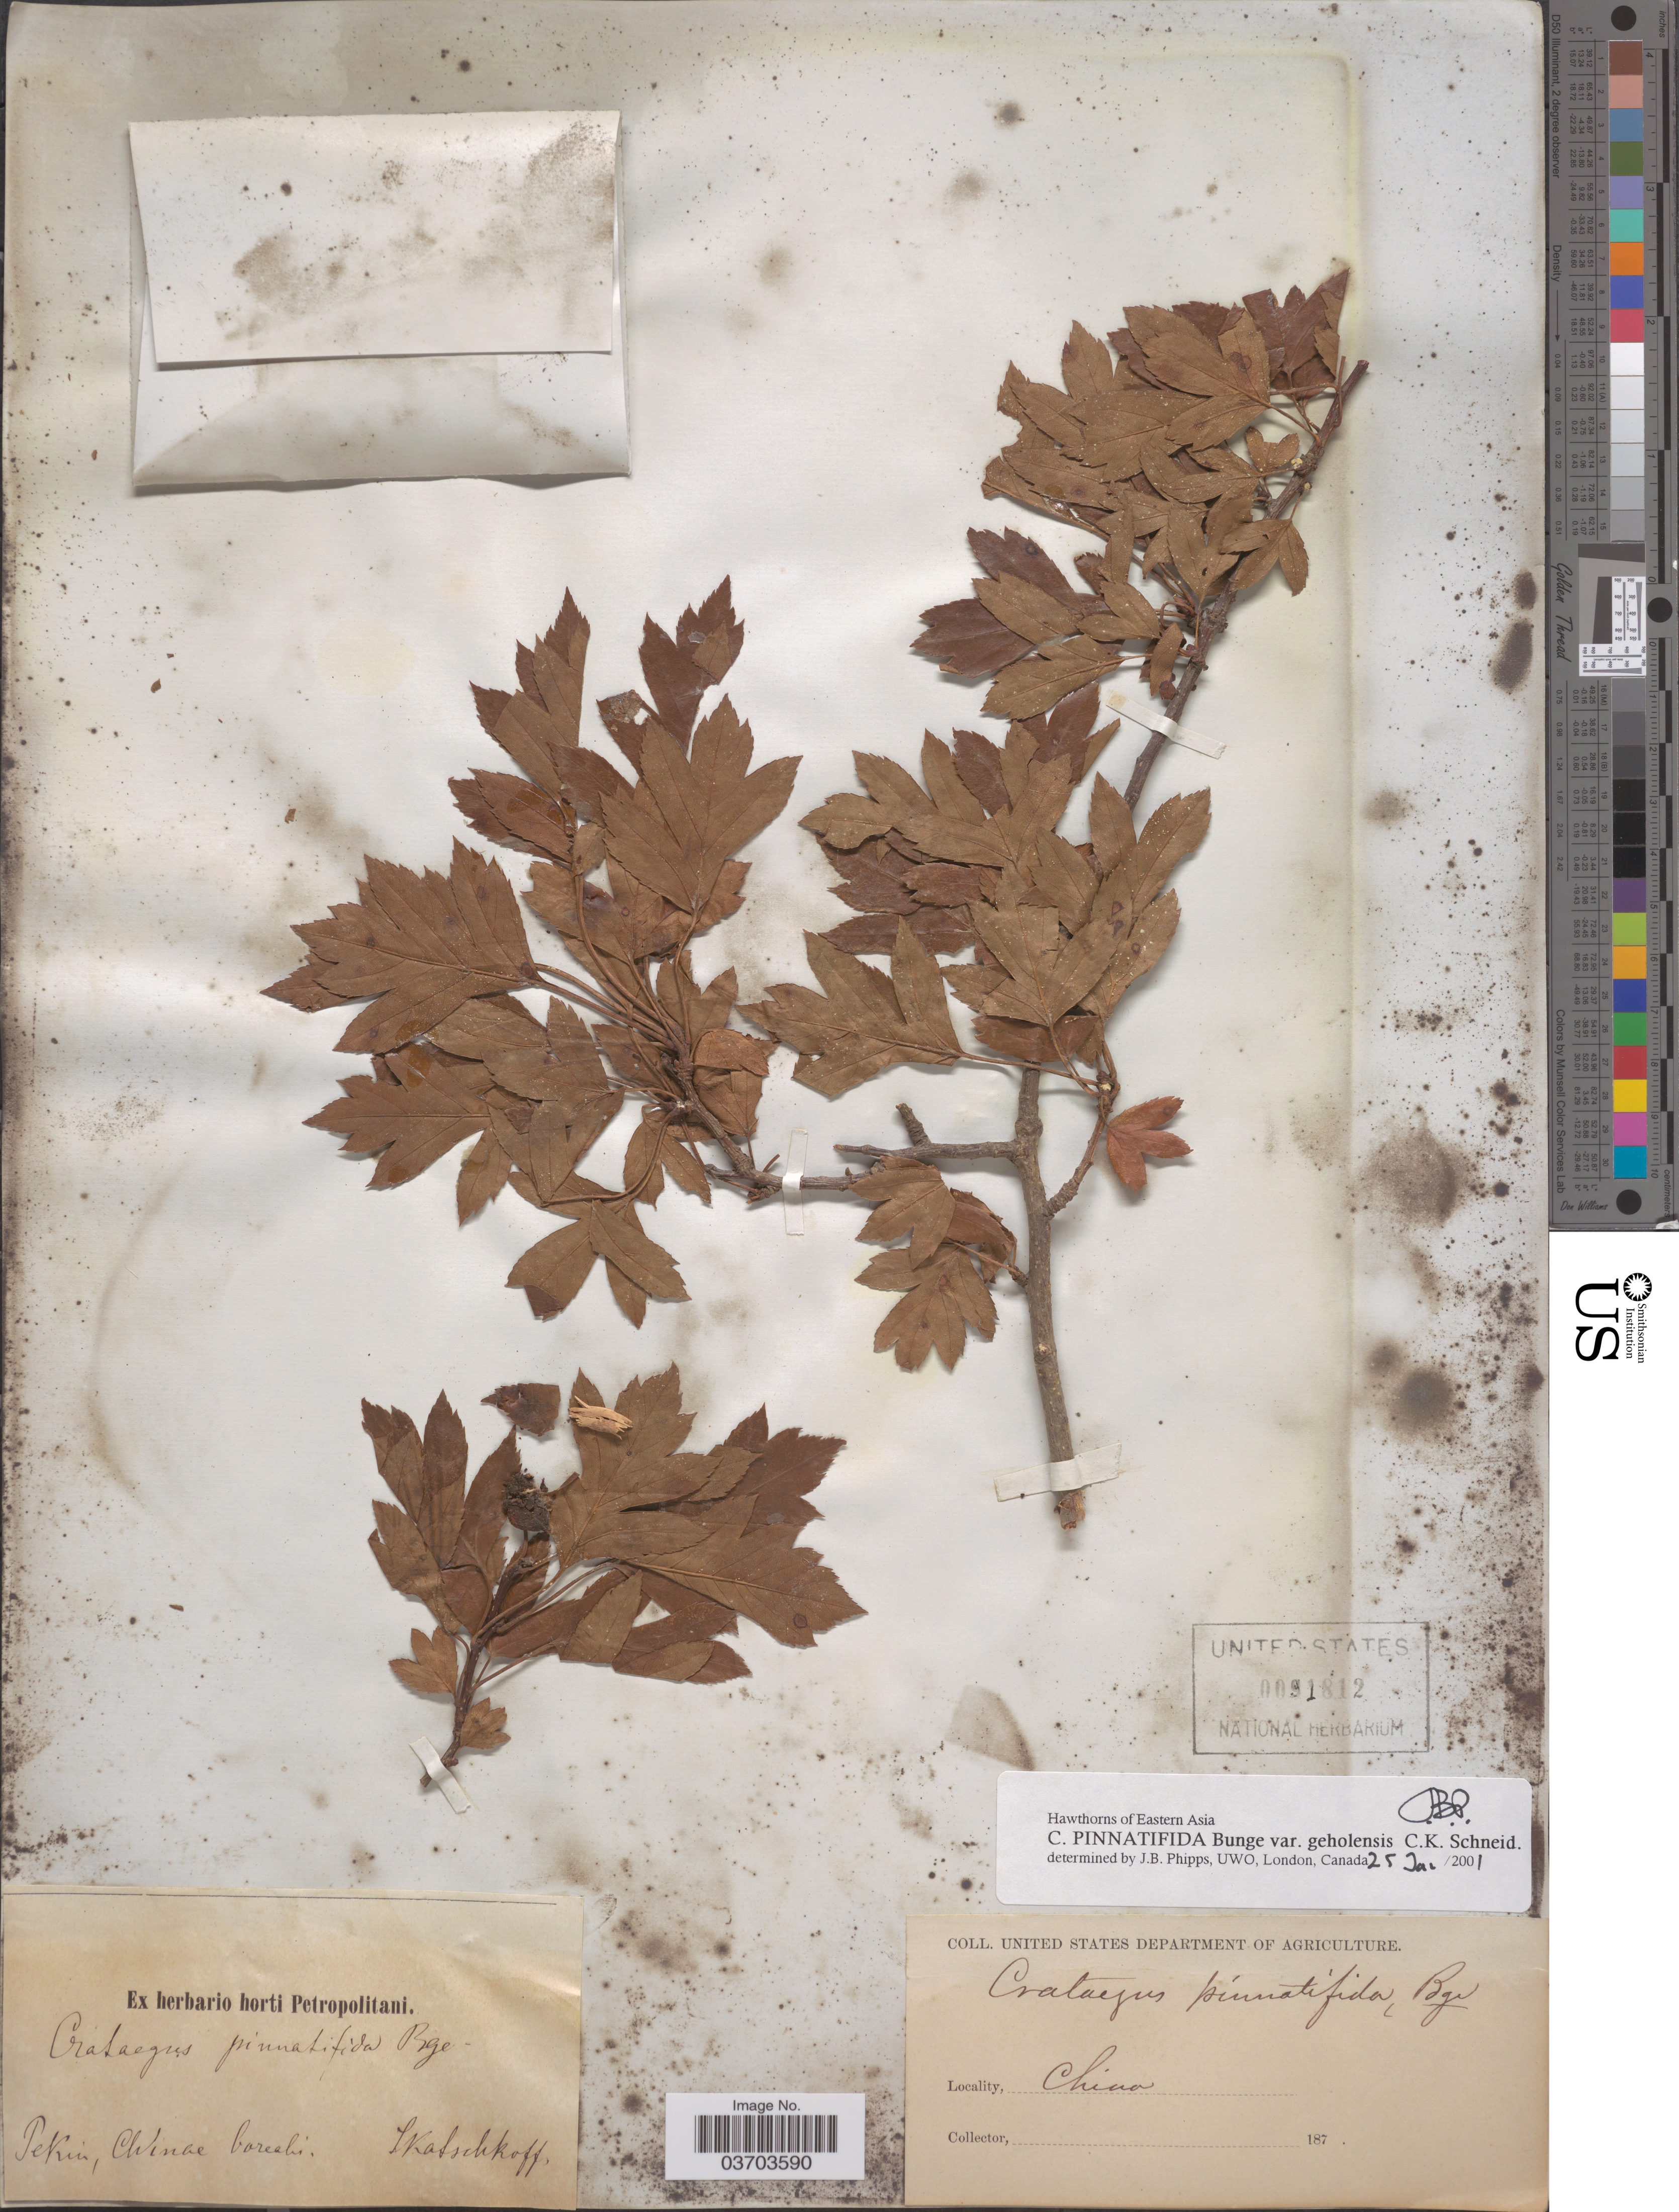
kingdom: Plantae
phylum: Tracheophyta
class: Magnoliopsida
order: Rosales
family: Rosaceae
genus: Crataegus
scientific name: Crataegus pinnatifida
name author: Bunge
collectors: Skatschkoff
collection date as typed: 187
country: China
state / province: Beijing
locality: Pekin, Chinae borealis.